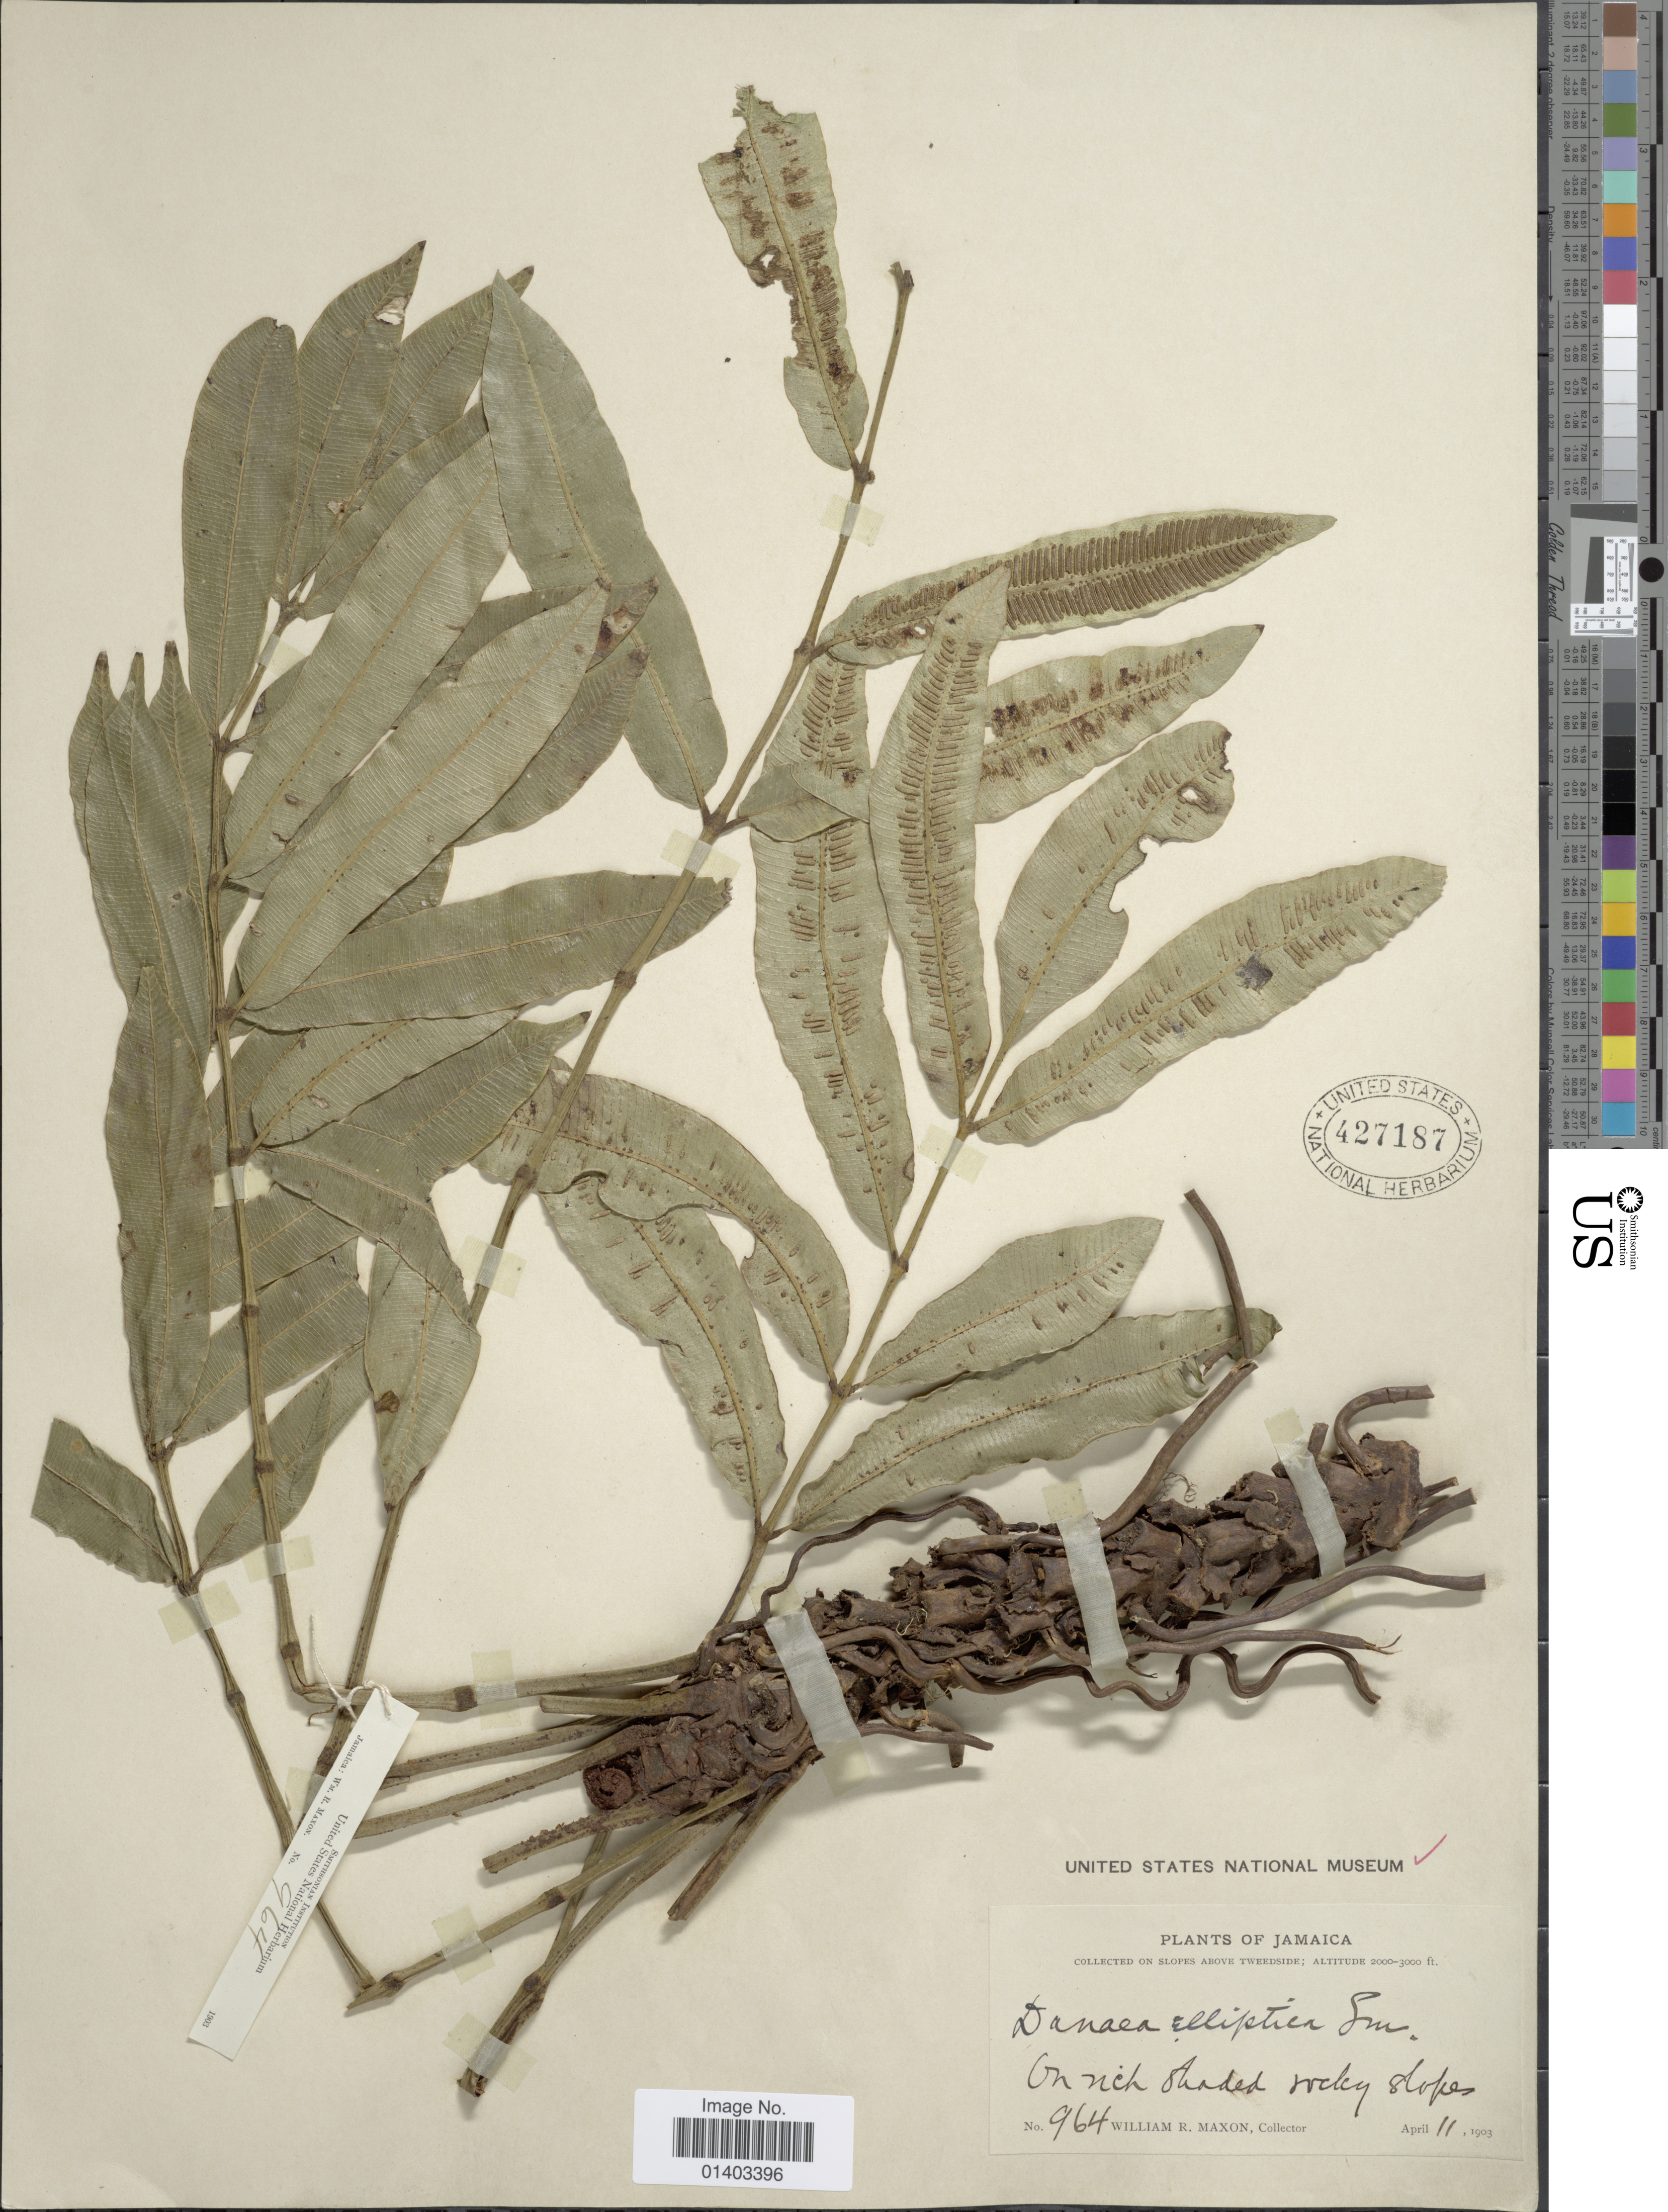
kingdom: Plantae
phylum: Tracheophyta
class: Polypodiopsida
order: Marattiales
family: Marattiaceae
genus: Danaea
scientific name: Danaea elliptica subsp. elliptica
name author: Sm.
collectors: W. R. Maxon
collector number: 964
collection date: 1903-04-11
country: Jamaica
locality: On slopes above Tweeside, On rich shaded rocky slopes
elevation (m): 610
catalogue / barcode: US 427187